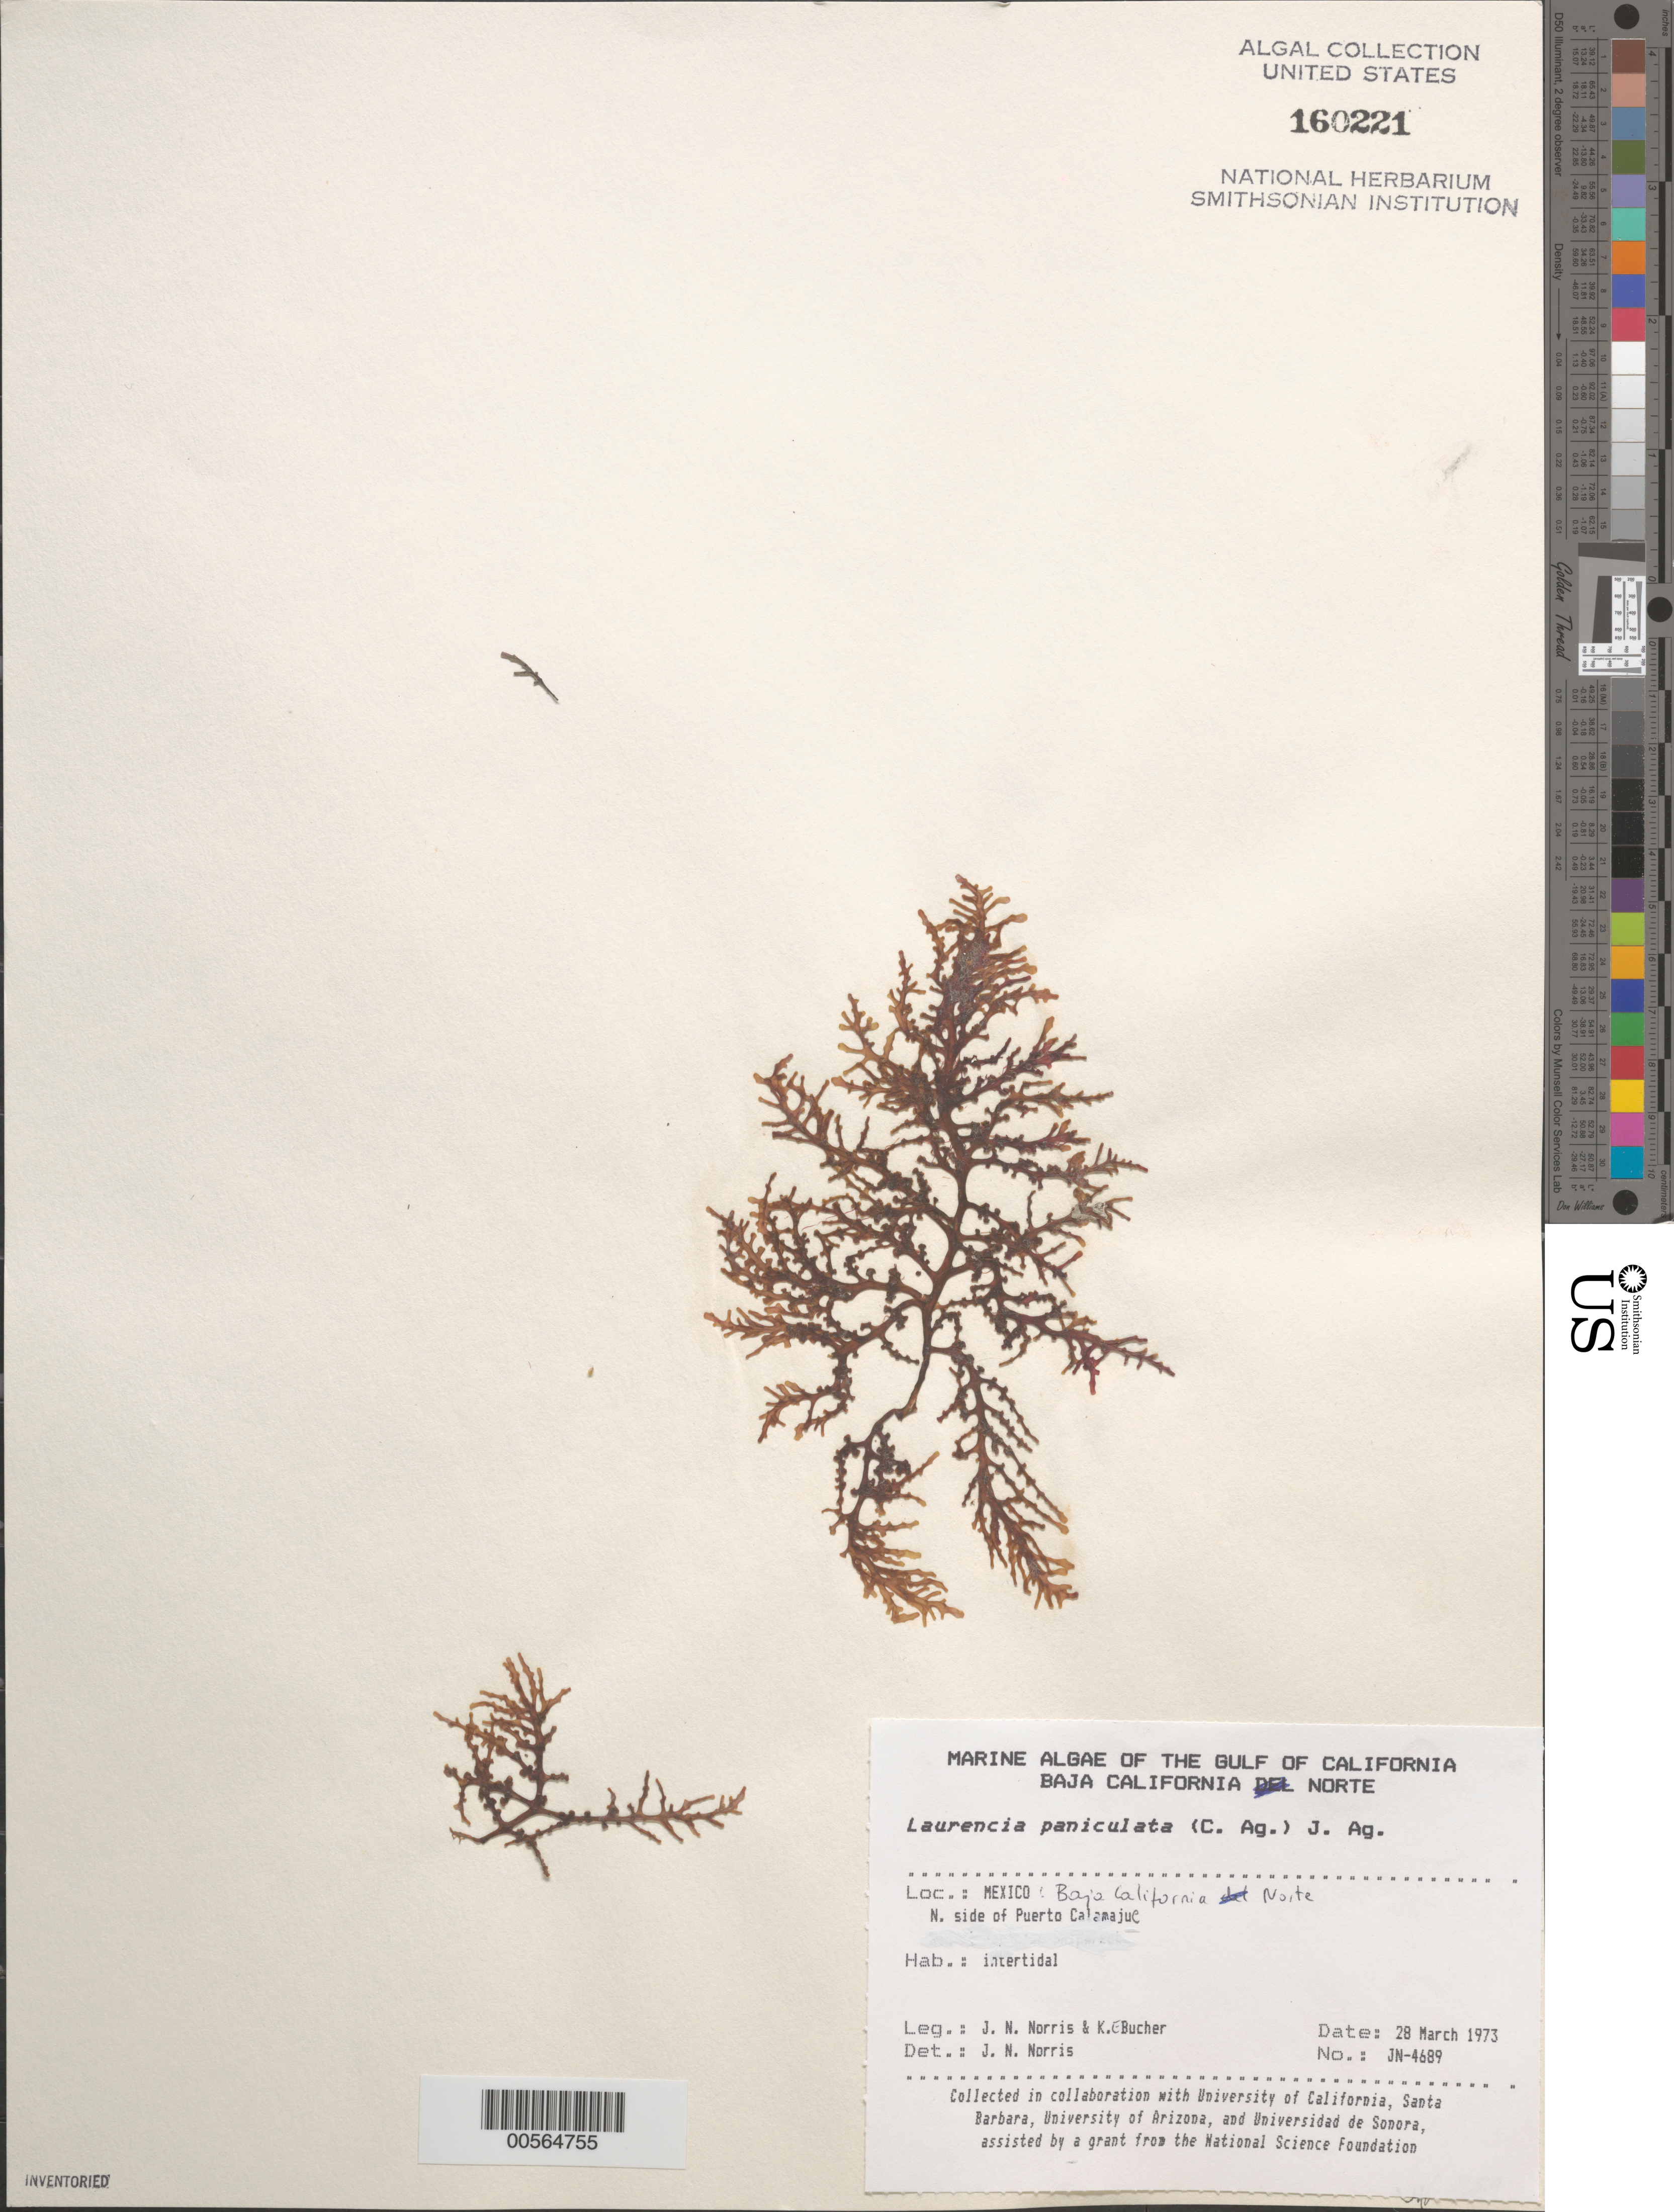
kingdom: Plantae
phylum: Rhodophyta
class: Florideophyceae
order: Ceramiales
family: Rhodomelaceae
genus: Palisada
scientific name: Palisada thuyoides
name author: (Kützing) Cassano et al.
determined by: Algae name updating Project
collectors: J. N. Norris & K. E. Bucher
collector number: JN-4689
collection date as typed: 28 Mar 1973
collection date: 1973-03-28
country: Mexico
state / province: Baja California Norte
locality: Puerto Calamajue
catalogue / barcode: US 160221